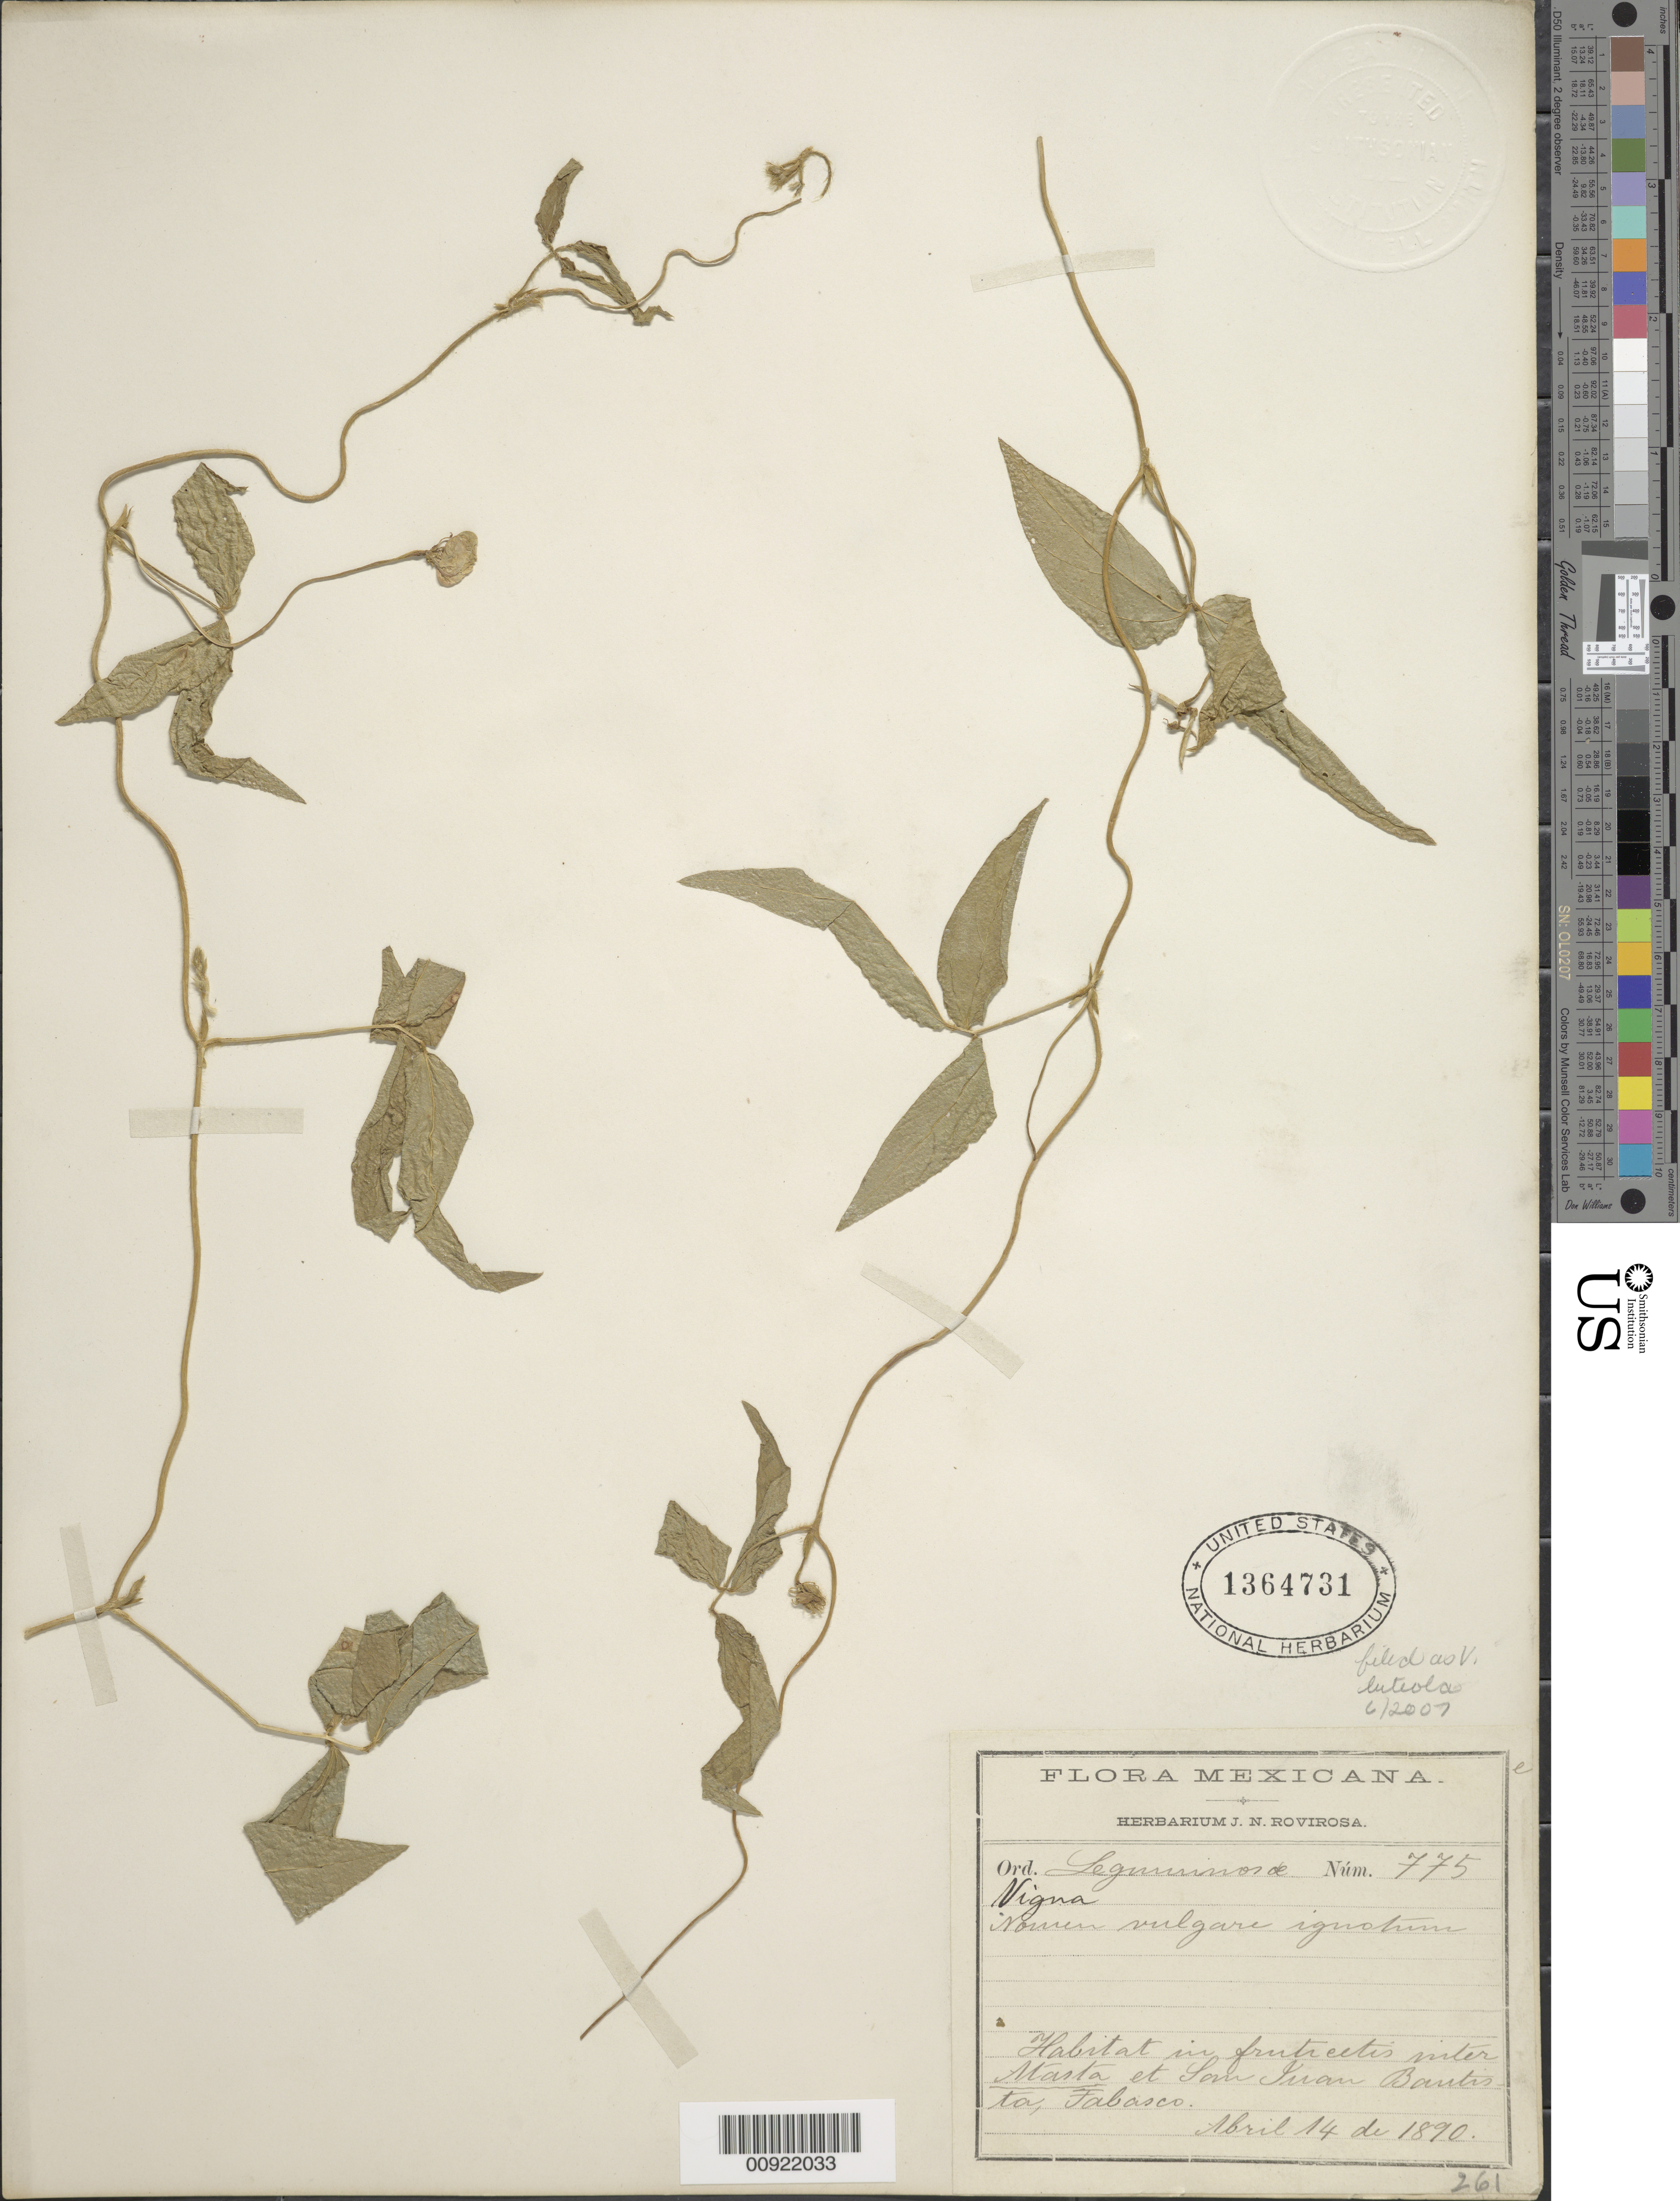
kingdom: Plantae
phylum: Tracheophyta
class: Magnoliopsida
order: Fabales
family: Fabaceae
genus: Vigna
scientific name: Vigna luteola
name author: (Jacq.) Benth.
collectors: J. N. Rovirosa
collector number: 775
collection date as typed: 14 Apr 1890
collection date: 1890-04-14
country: Mexico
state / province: Tabasco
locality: Inter Atasta et San Juan Bautista, Tabasco.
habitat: In fruticetis.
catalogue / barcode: US 1364731